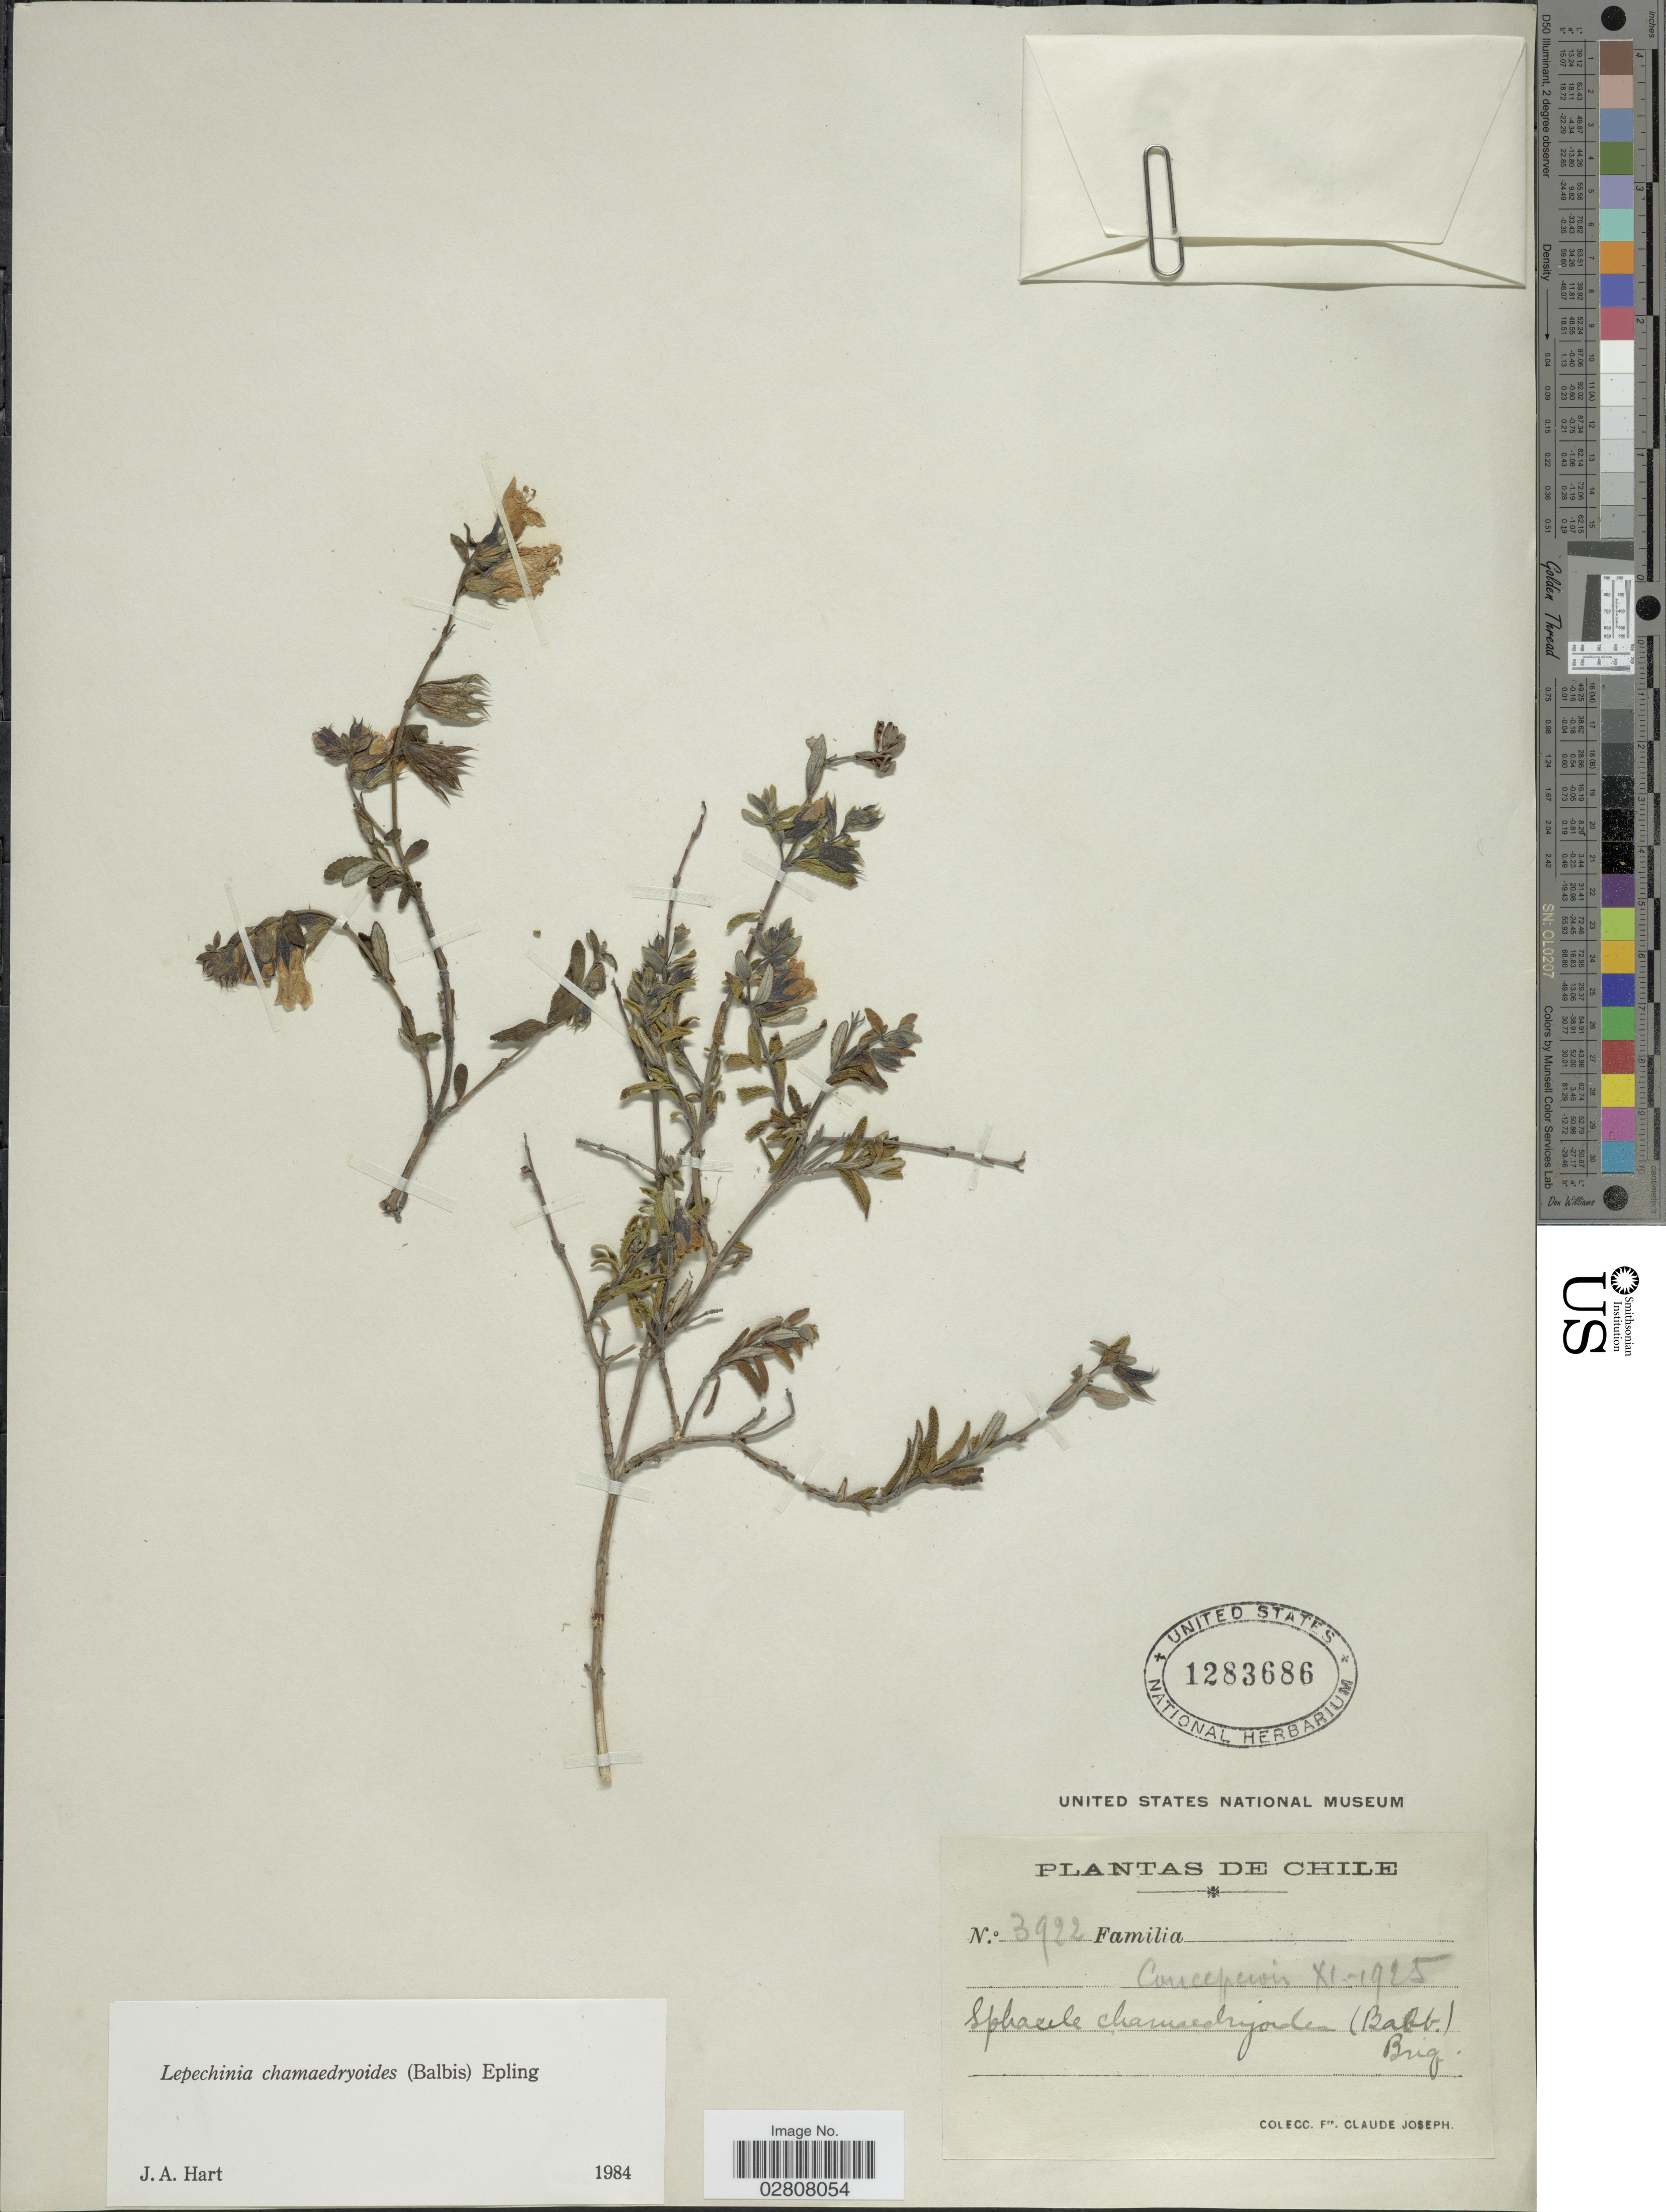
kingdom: Plantae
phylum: Tracheophyta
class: Magnoliopsida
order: Lamiales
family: Lamiaceae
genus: Lepechinia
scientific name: Lepechinia chamaedryoides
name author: (Balb.) Epling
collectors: Bro. Claude-Joseph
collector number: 3922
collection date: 1925-11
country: Chile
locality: Concepcion.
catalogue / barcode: US 1283686